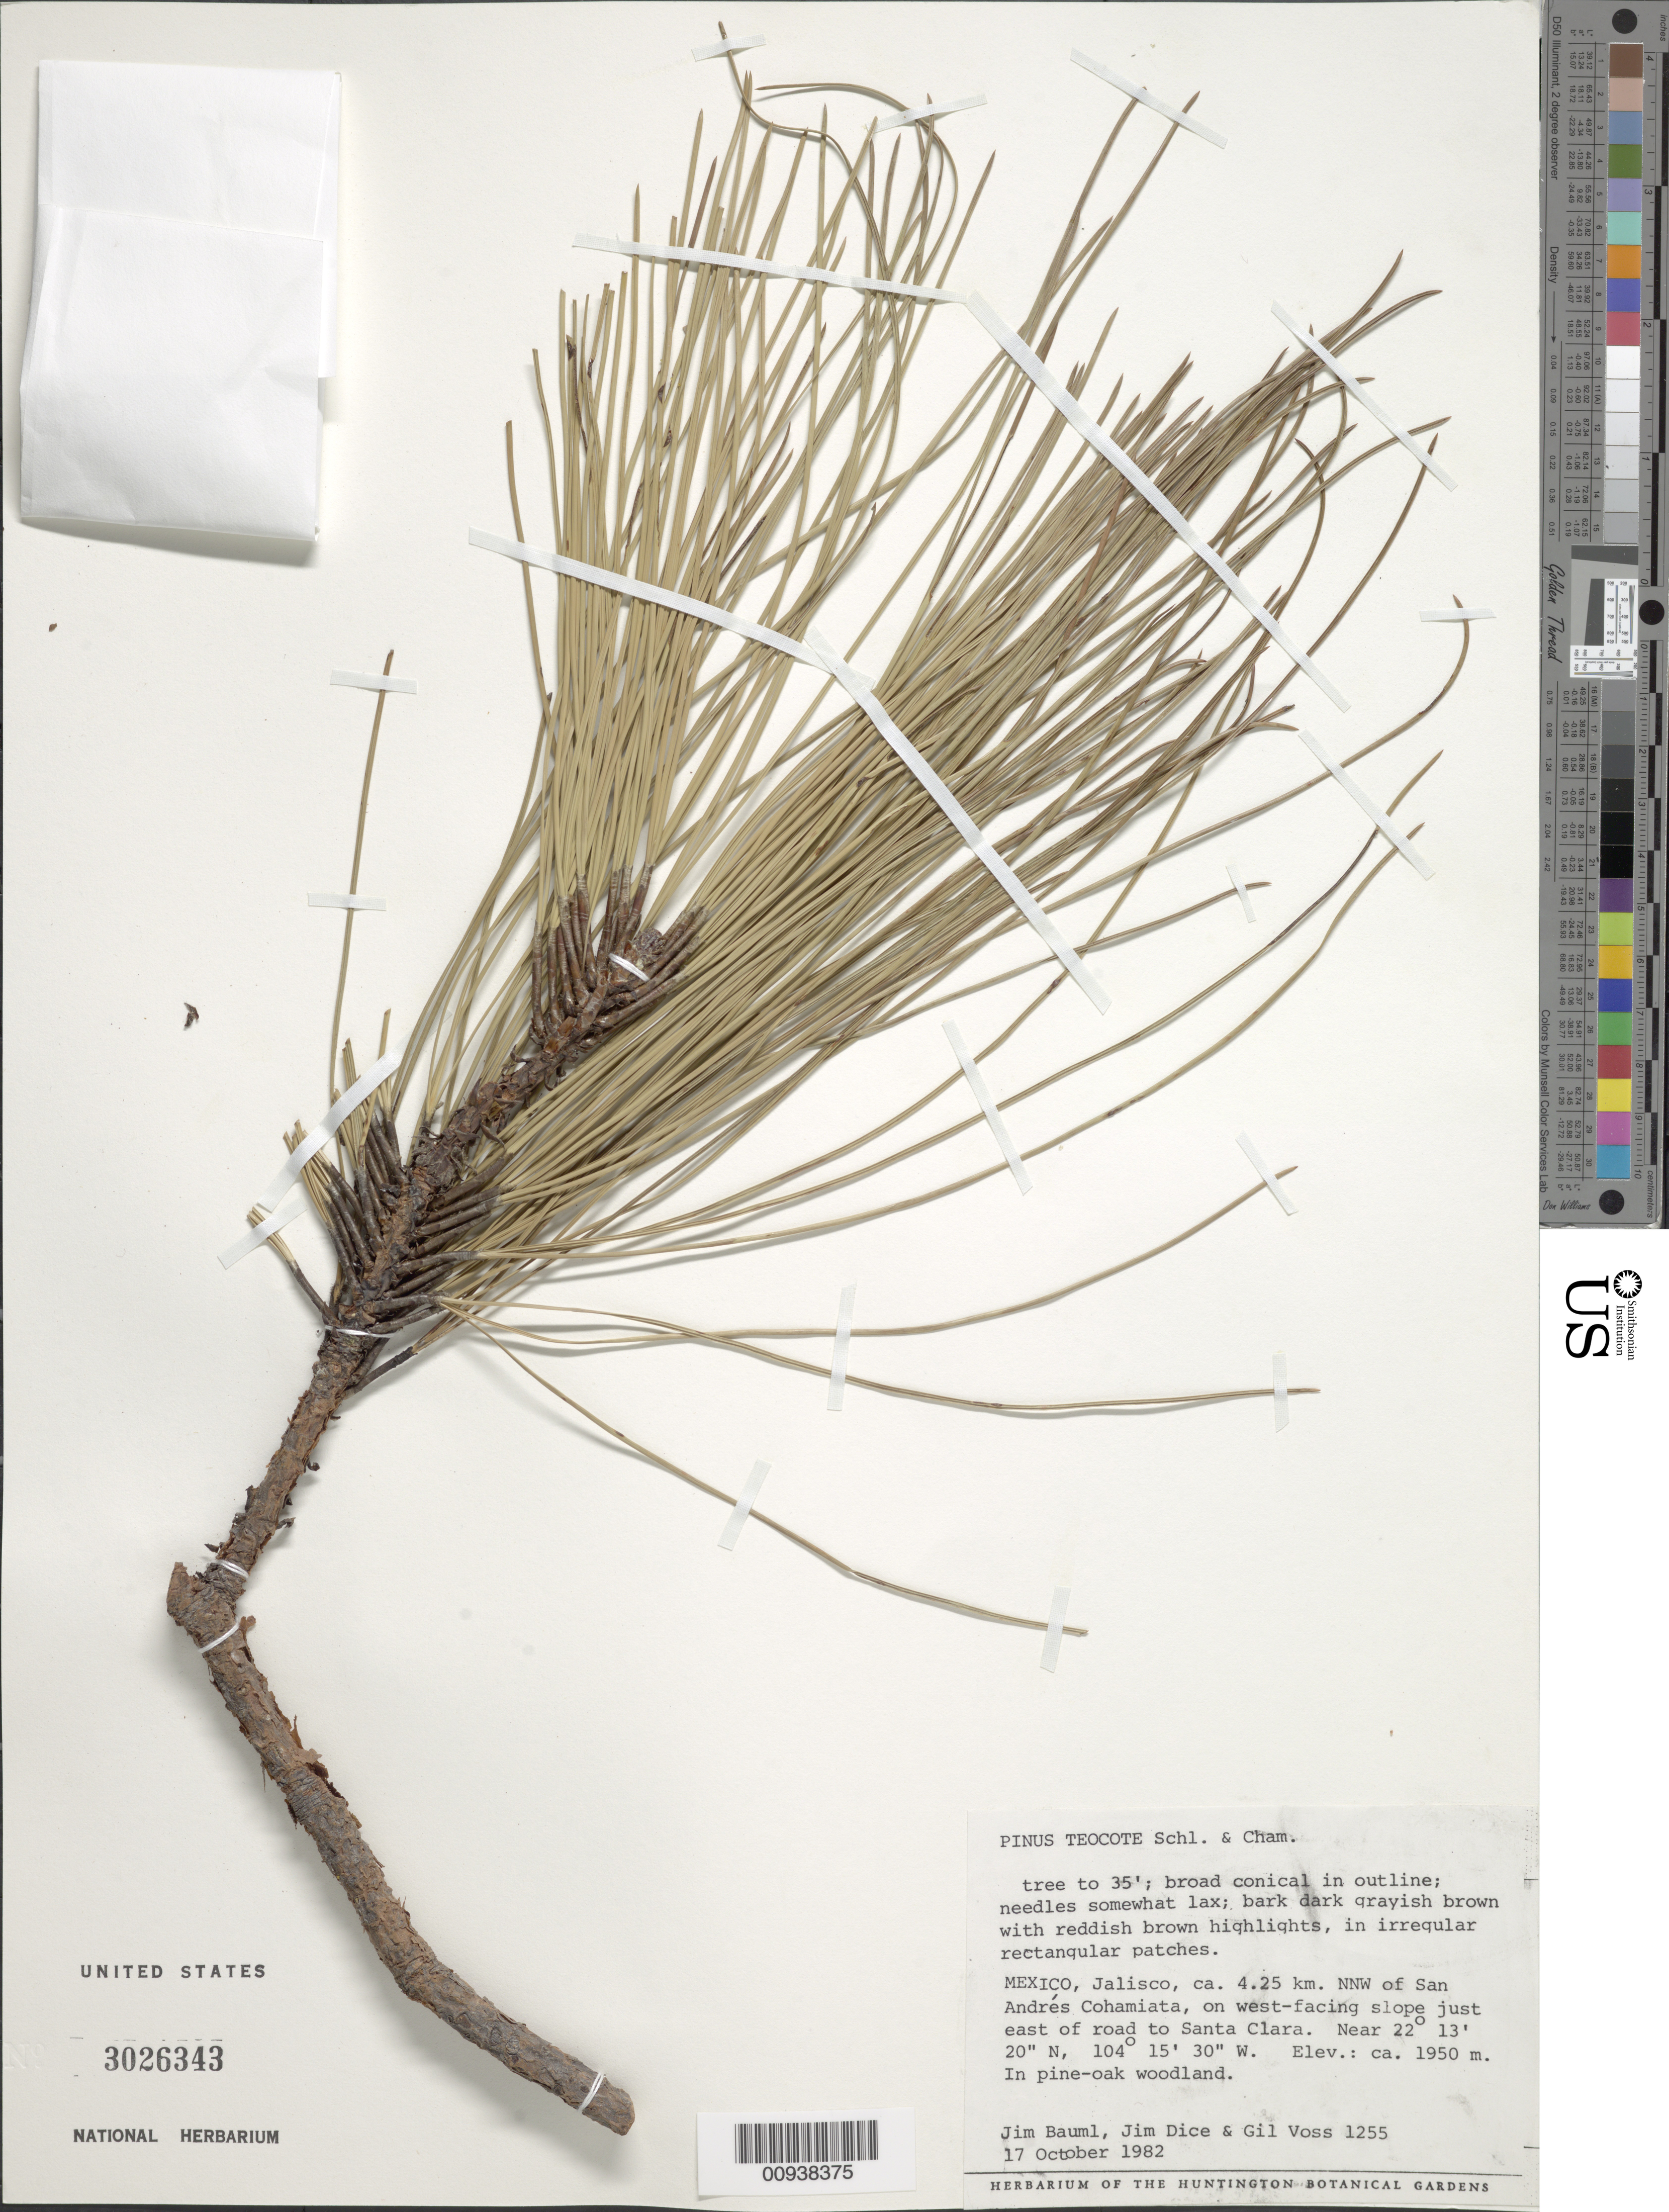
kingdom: Plantae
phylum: Tracheophyta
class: Pinopsida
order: Pinales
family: Pinaceae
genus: Pinus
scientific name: Pinus teocote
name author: Schltdl. & Cham.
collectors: J. Bauml, J. Dice & G. Voss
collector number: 1255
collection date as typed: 17 Oct 1982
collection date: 1982-10-17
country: Mexico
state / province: Jalisco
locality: Ca. 4.25 km NNW of San Andrés Cohamiata, on west-facing slope just east of road to Santa Clara.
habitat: In pine-oak woodland.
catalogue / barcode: US 3026343